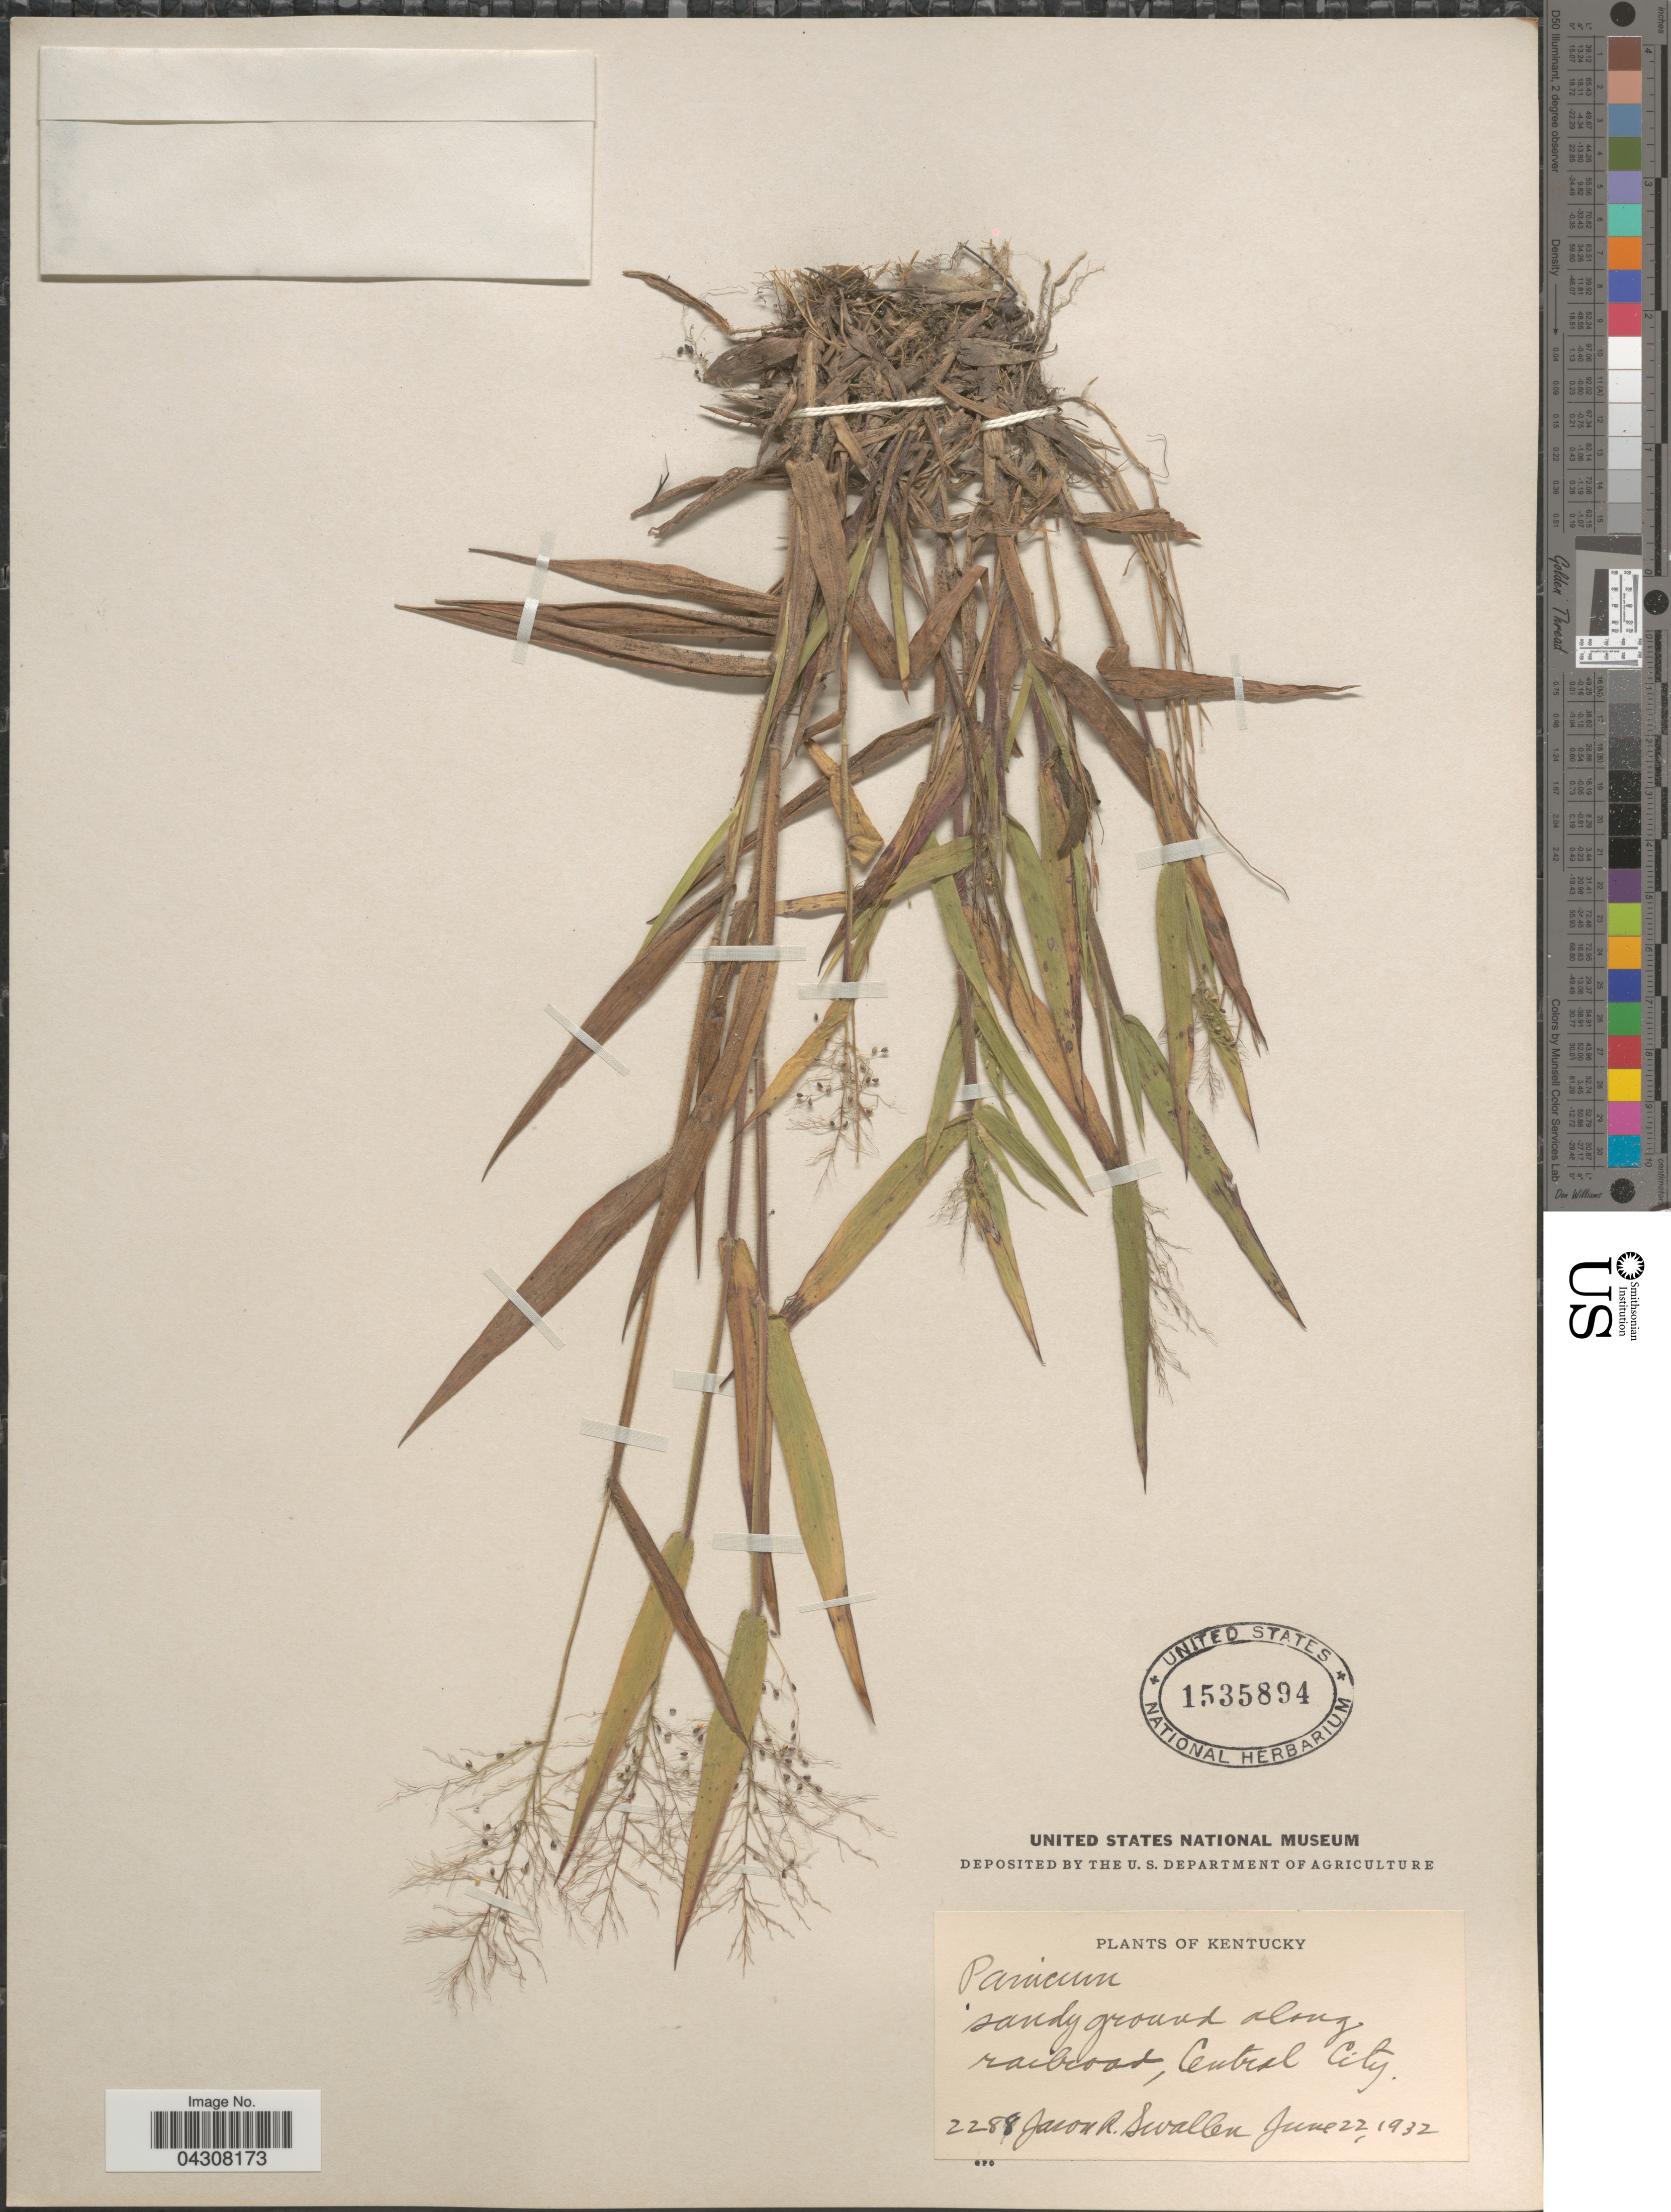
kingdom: Plantae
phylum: Tracheophyta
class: Liliopsida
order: Poales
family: Poaceae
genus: Dichanthelium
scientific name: Dichanthelium acuminatum var. acuminatum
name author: (Sw.) Gould & C.A. Clark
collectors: J. R. Swallen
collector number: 2288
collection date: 1932-06-22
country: United States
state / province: Kentucky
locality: Sandy ground along railroad, Central City.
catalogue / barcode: US 1535894